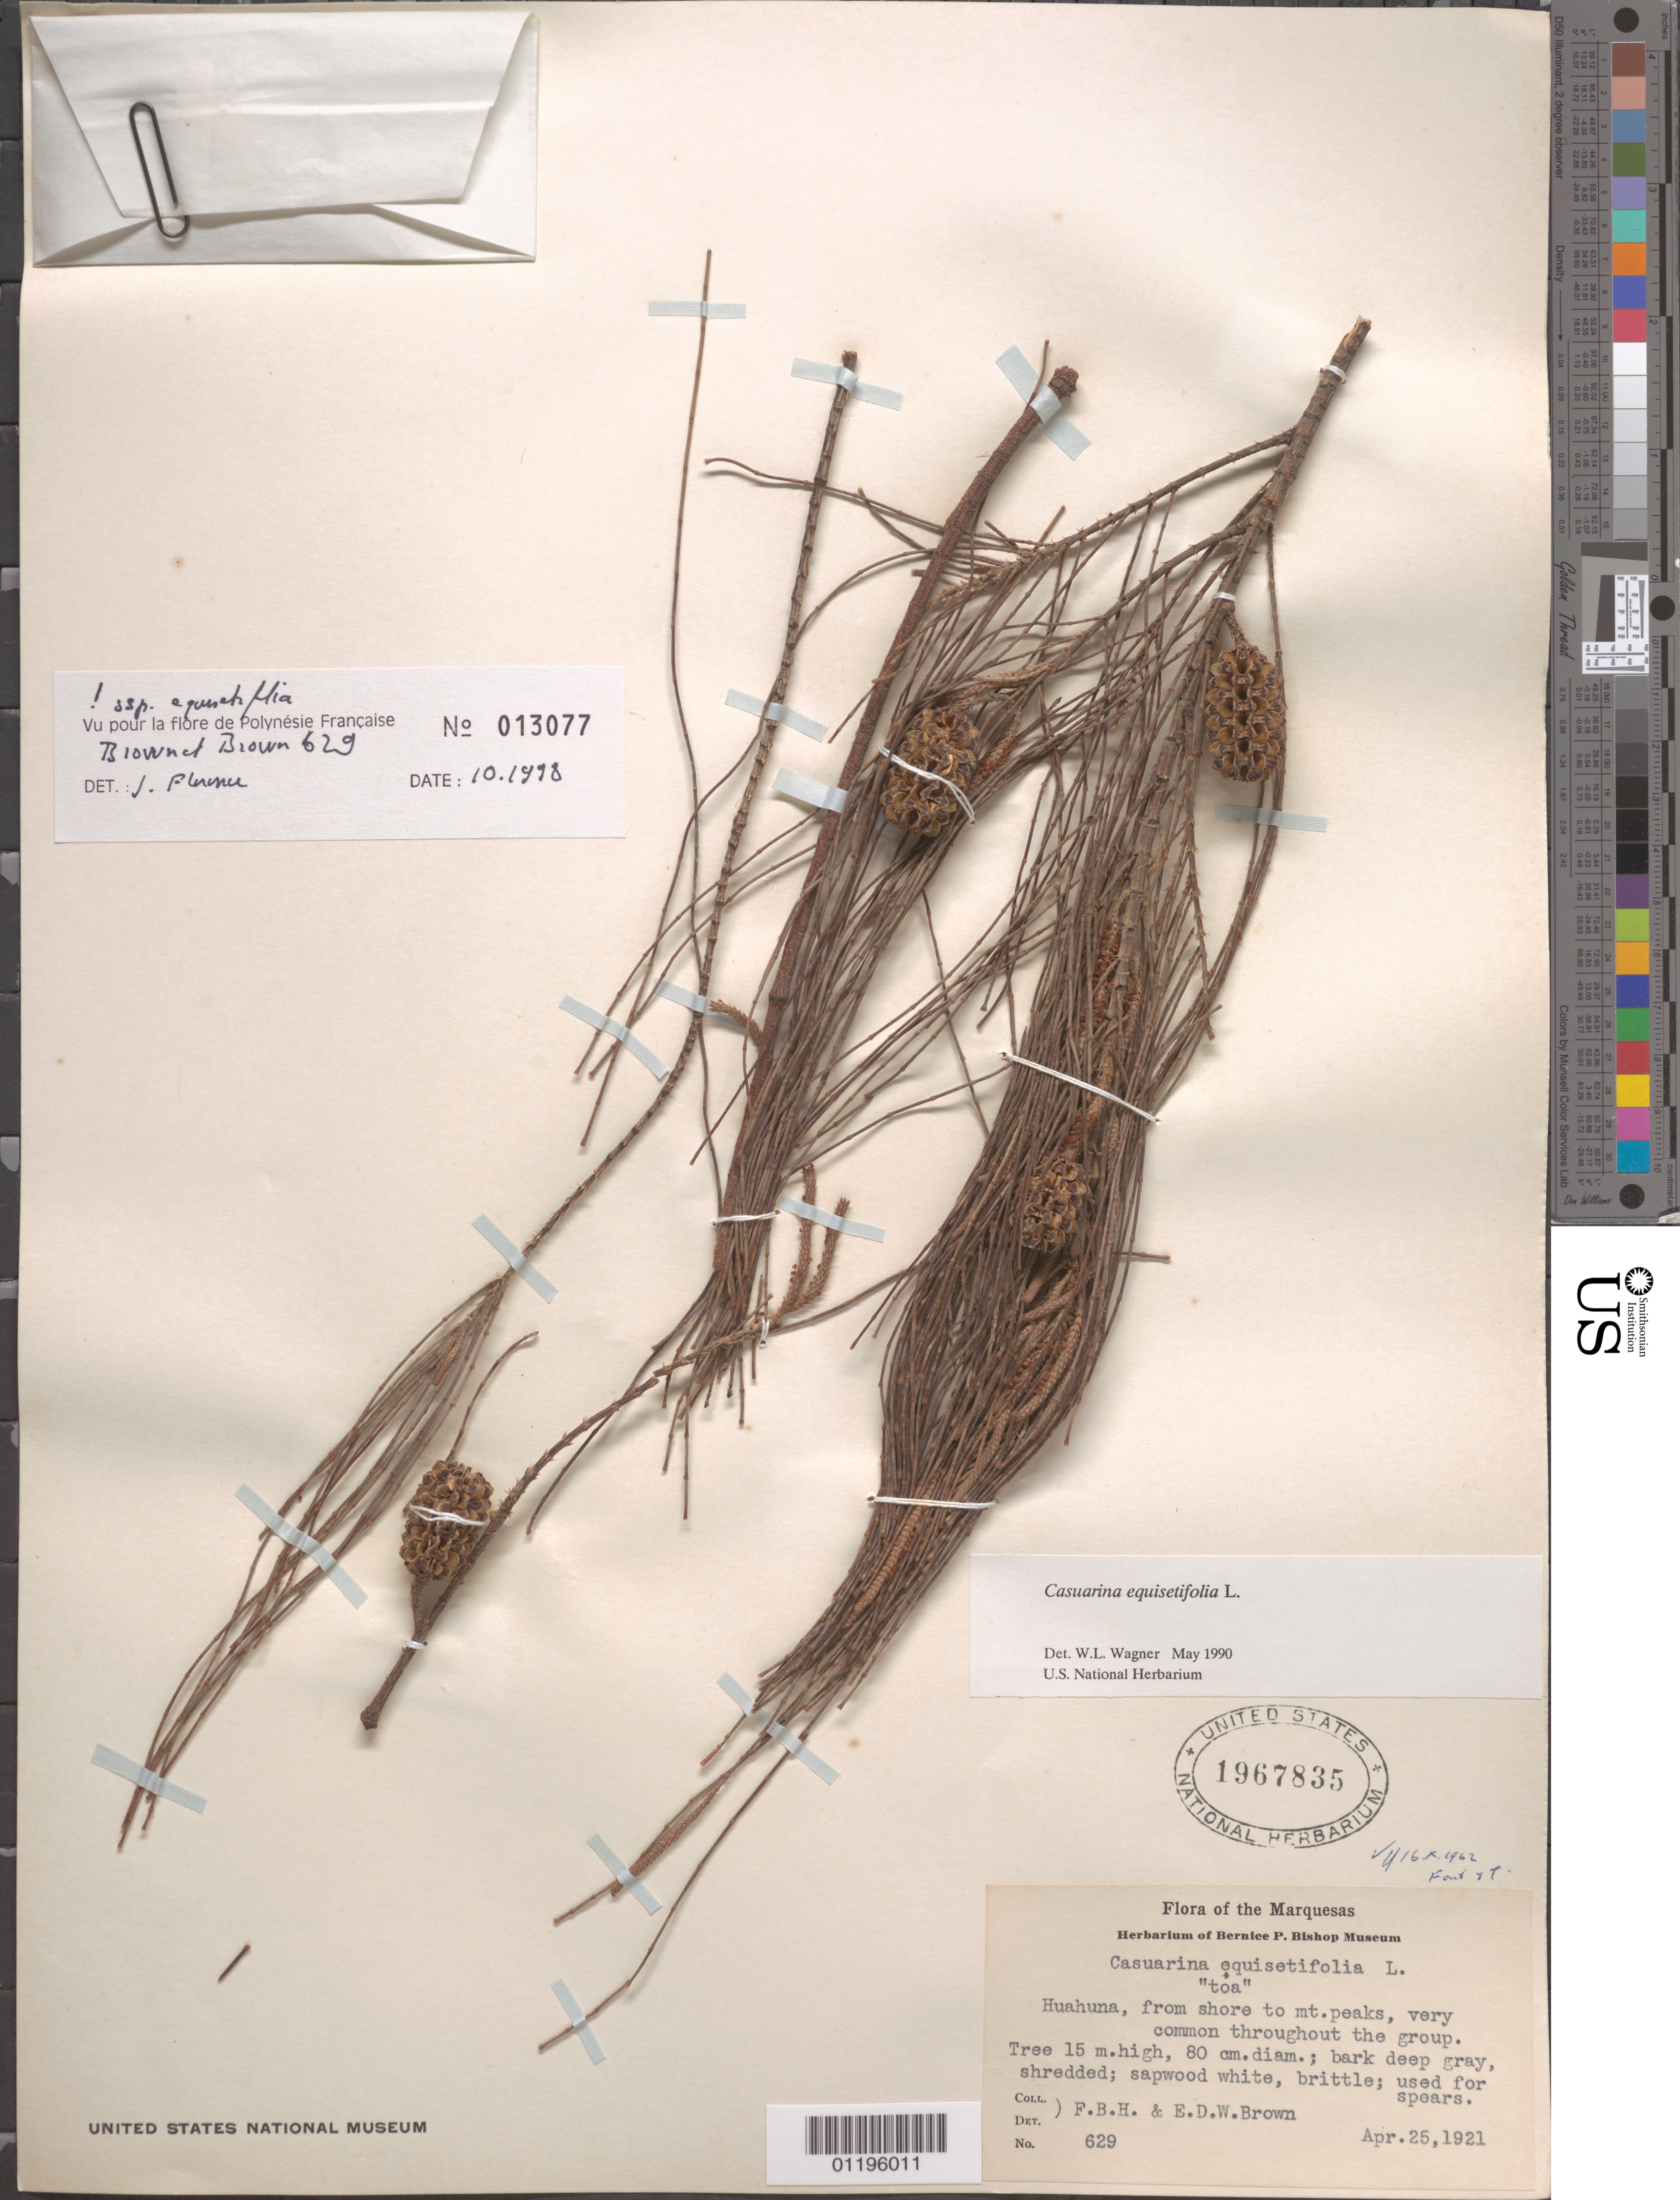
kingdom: Plantae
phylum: Tracheophyta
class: Magnoliopsida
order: Fagales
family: Casuarinaceae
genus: Casuarina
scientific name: Casuarina equisetifolia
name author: L.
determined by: Wagner, W. L., (BOT), Smithsonian Institution - National Museum of Natural History (UNITED STATES)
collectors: F. Brown & E. Brown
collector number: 629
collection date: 1921-04-25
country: French Polynesia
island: Ua Huka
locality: Huahuna, from shore to mountain peaks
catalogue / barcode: US 1967835